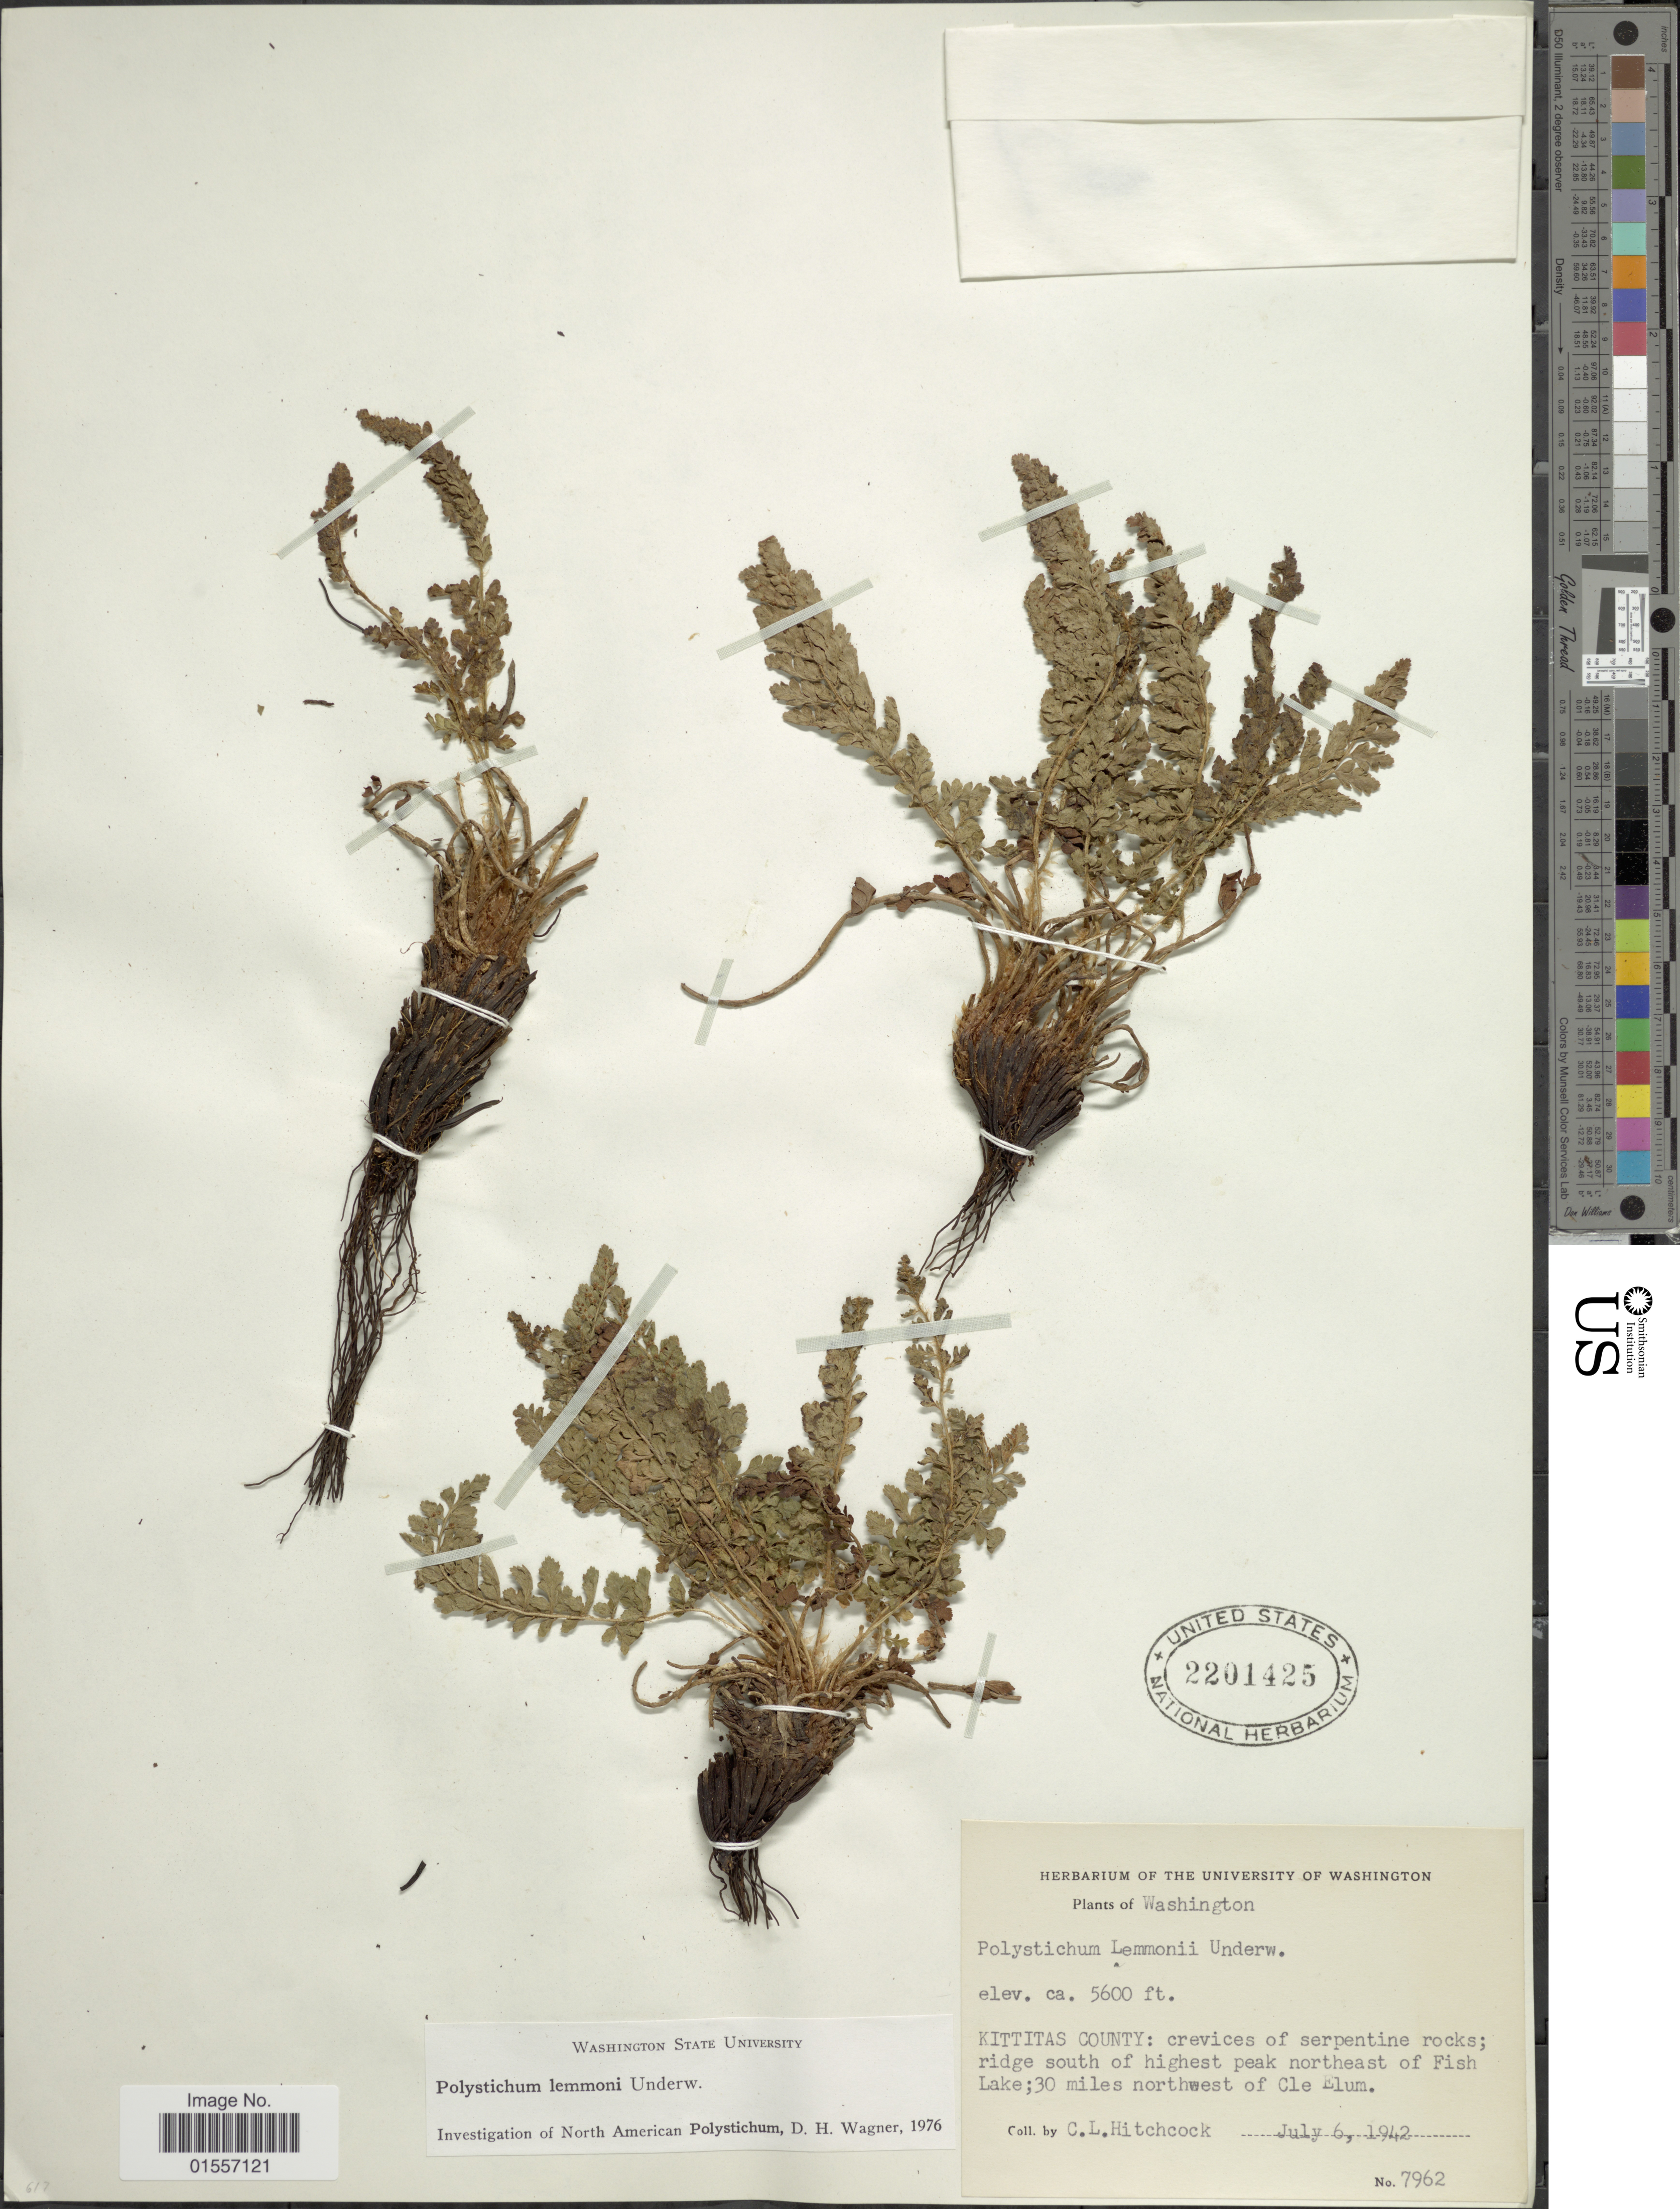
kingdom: Plantae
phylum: Tracheophyta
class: Polypodiopsida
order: Polypodiales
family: Dryopteridaceae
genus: Polystichum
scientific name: Polystichum lemmonii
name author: Underw.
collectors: C. L. Hitchcock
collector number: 7962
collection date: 1942-07-06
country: United States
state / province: Washington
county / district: Kittitas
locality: Kittitas County: crevices of serpentine rocks; ridge south of highest peak northeast of Fishlake; 30 miles northwest of Cle Elum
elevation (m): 1707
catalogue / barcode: US 2201425